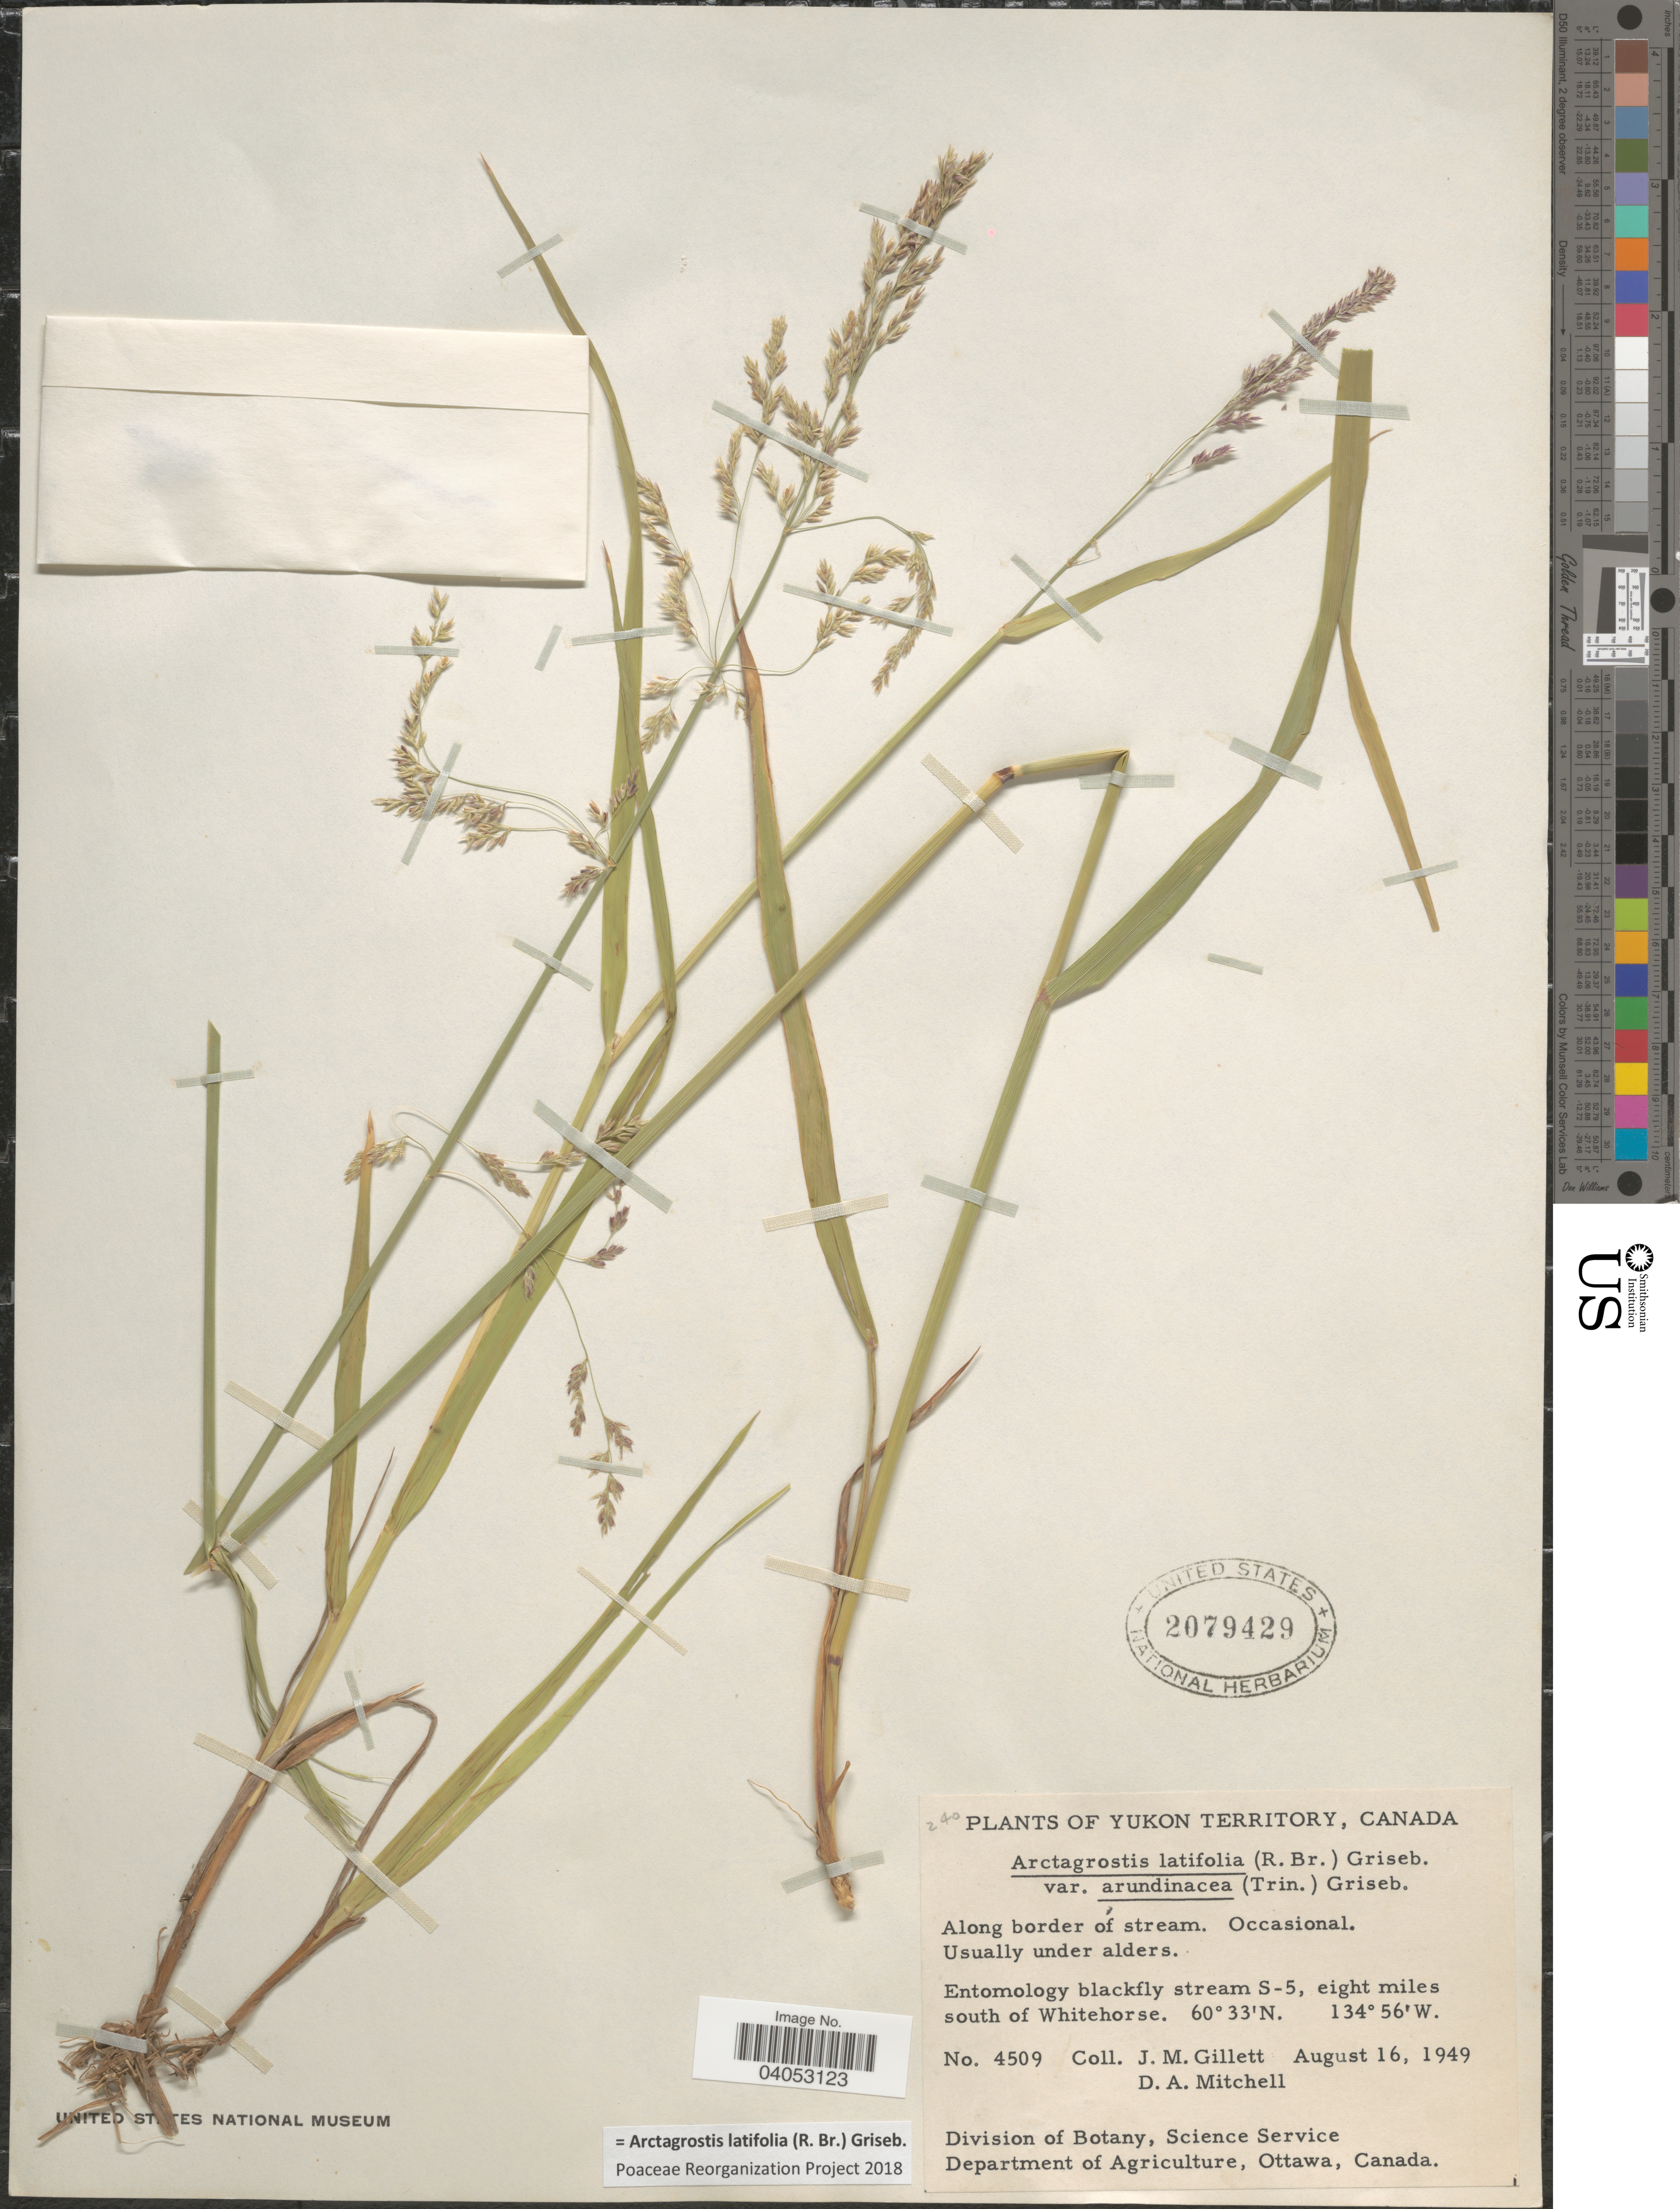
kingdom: Plantae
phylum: Tracheophyta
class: Liliopsida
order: Poales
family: Poaceae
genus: Arctagrostis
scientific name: Arctagrostis latifolia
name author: (R. Br.) Griseb.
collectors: J. M. Gillett & D. Mitchell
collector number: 4509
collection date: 1949-08-16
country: Canada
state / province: Yukon Territory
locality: Entomology blackfly stream S-5, eight miles south of Whitehorse.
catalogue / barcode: US 2079429